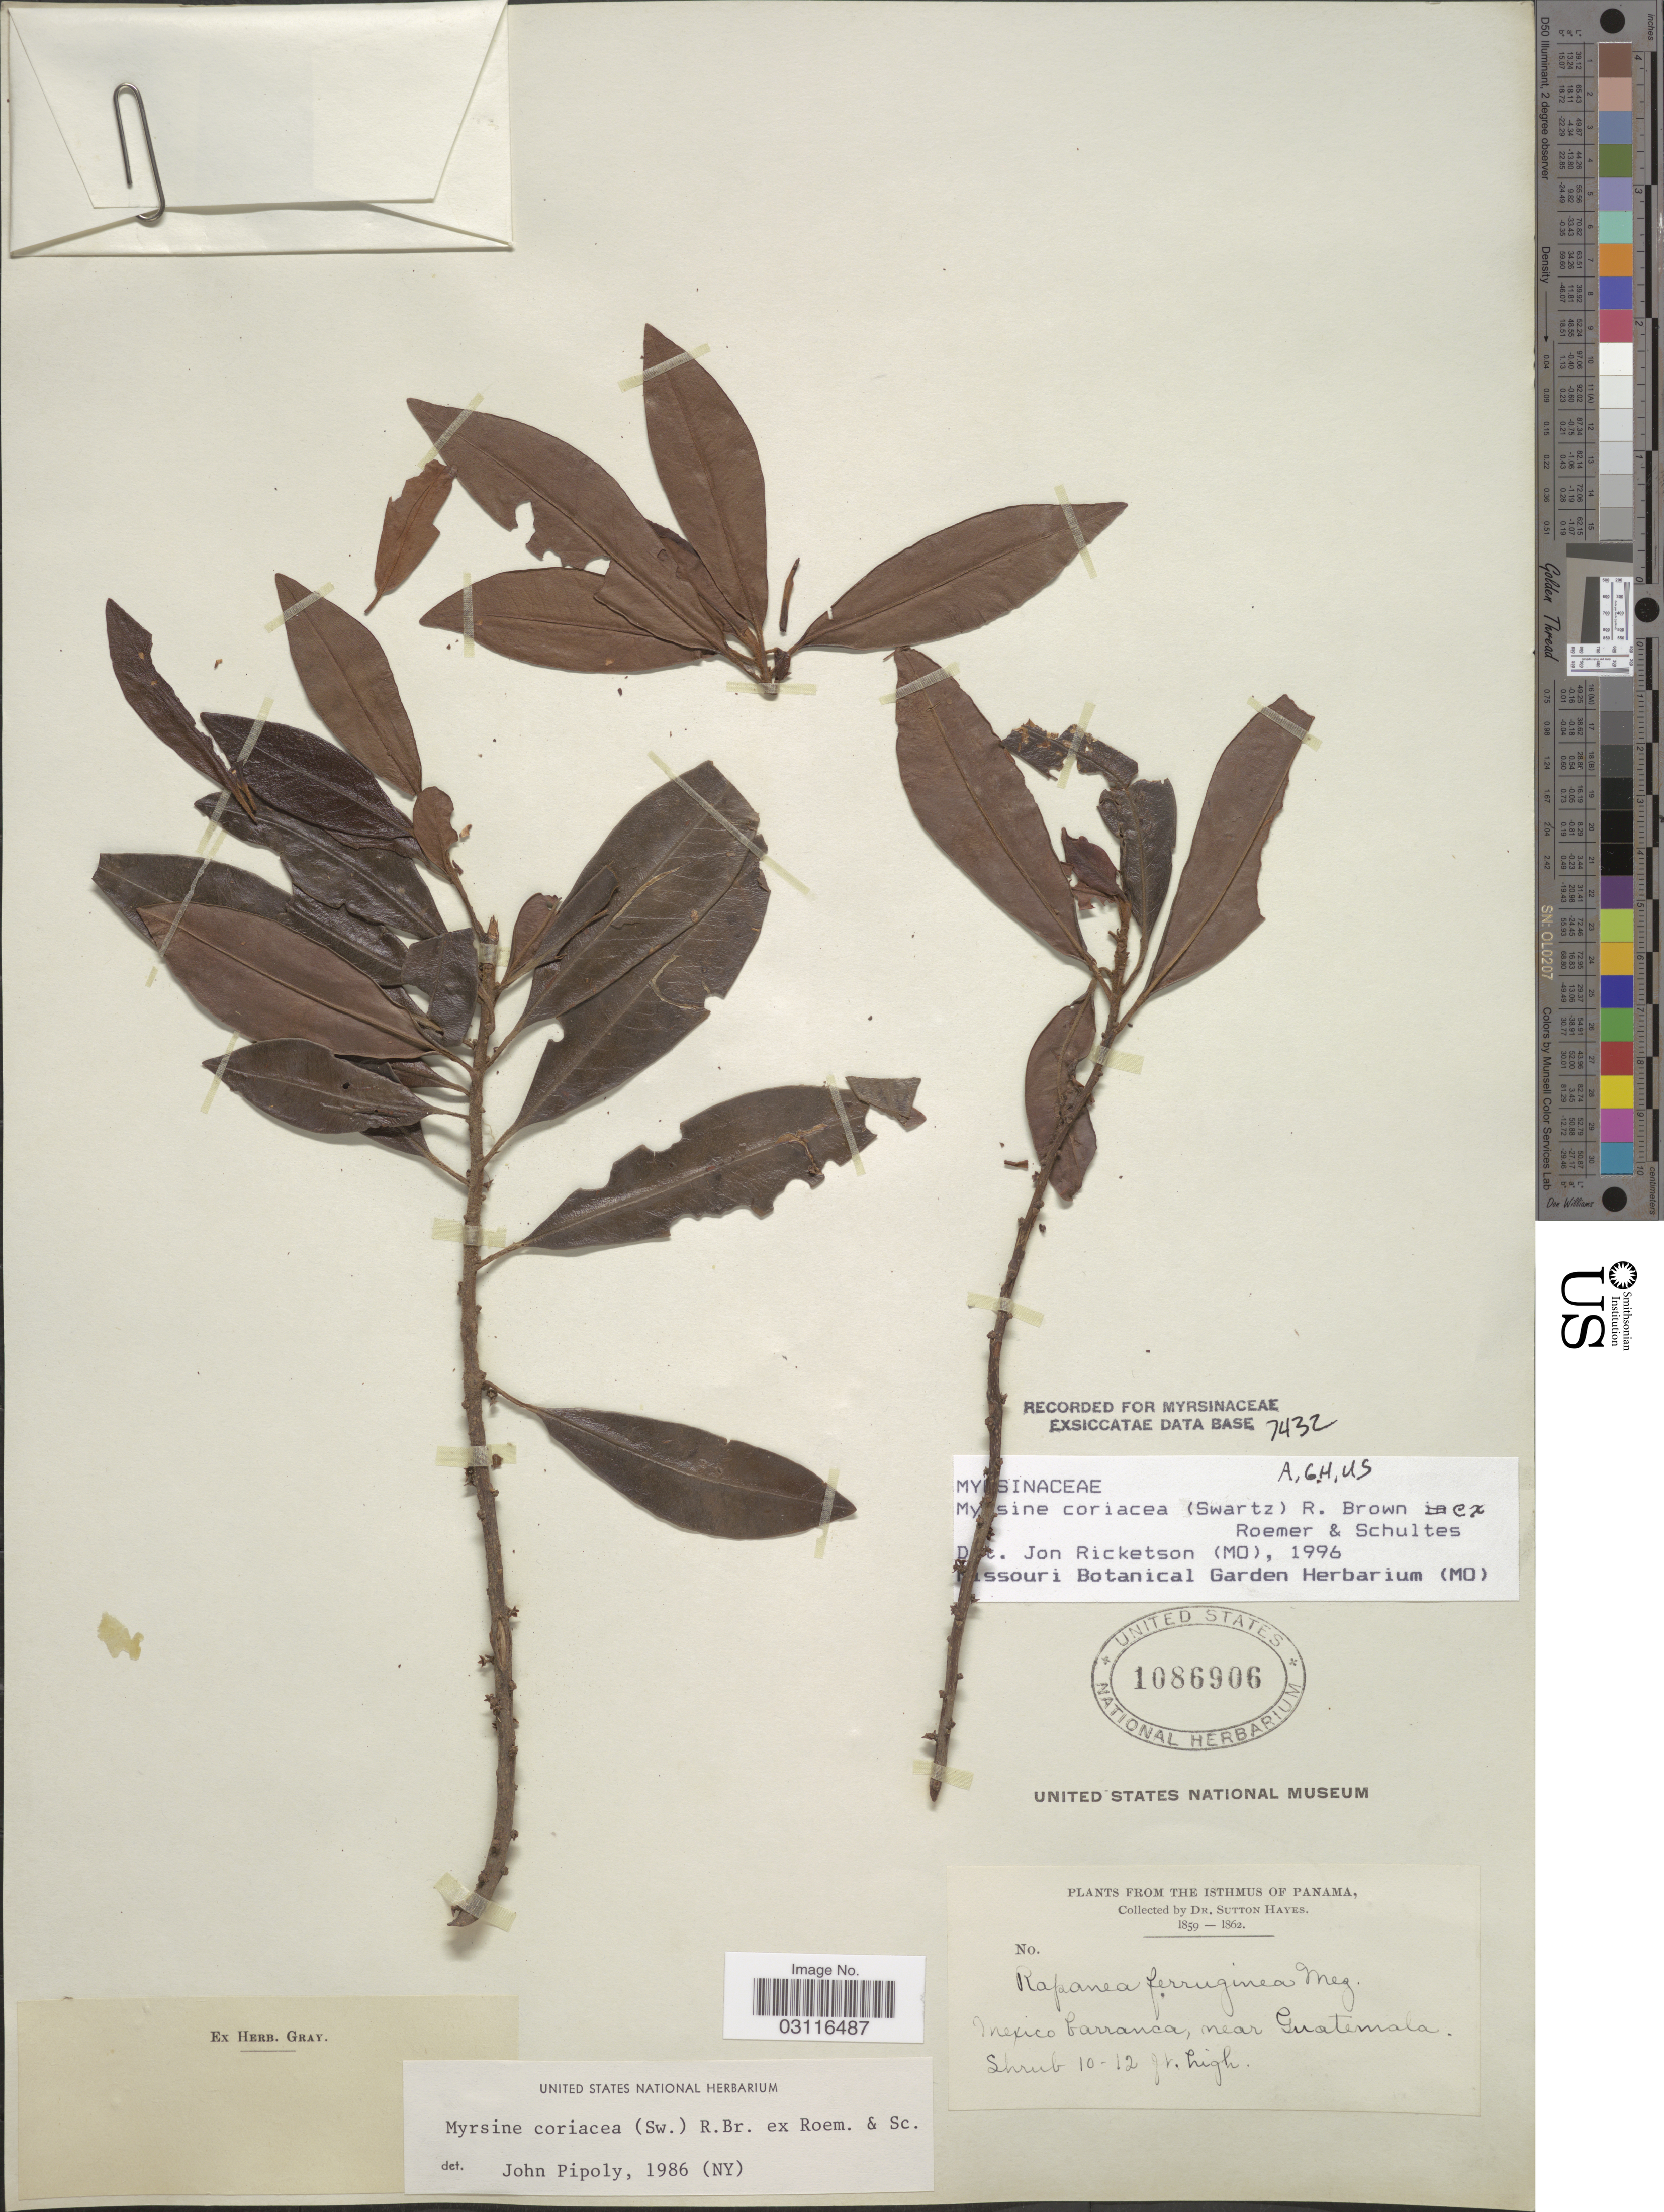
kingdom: Plantae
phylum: Tracheophyta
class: Magnoliopsida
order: Ericales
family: Primulaceae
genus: Myrsine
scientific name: Myrsine coriacea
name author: (Sw.) R. Br. ex Roem. & Schult.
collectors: S. Hayes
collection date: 1859/1862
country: Panama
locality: The Isthmus of Panama. Mexico barranca, near Guatemala.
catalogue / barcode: US 1086906